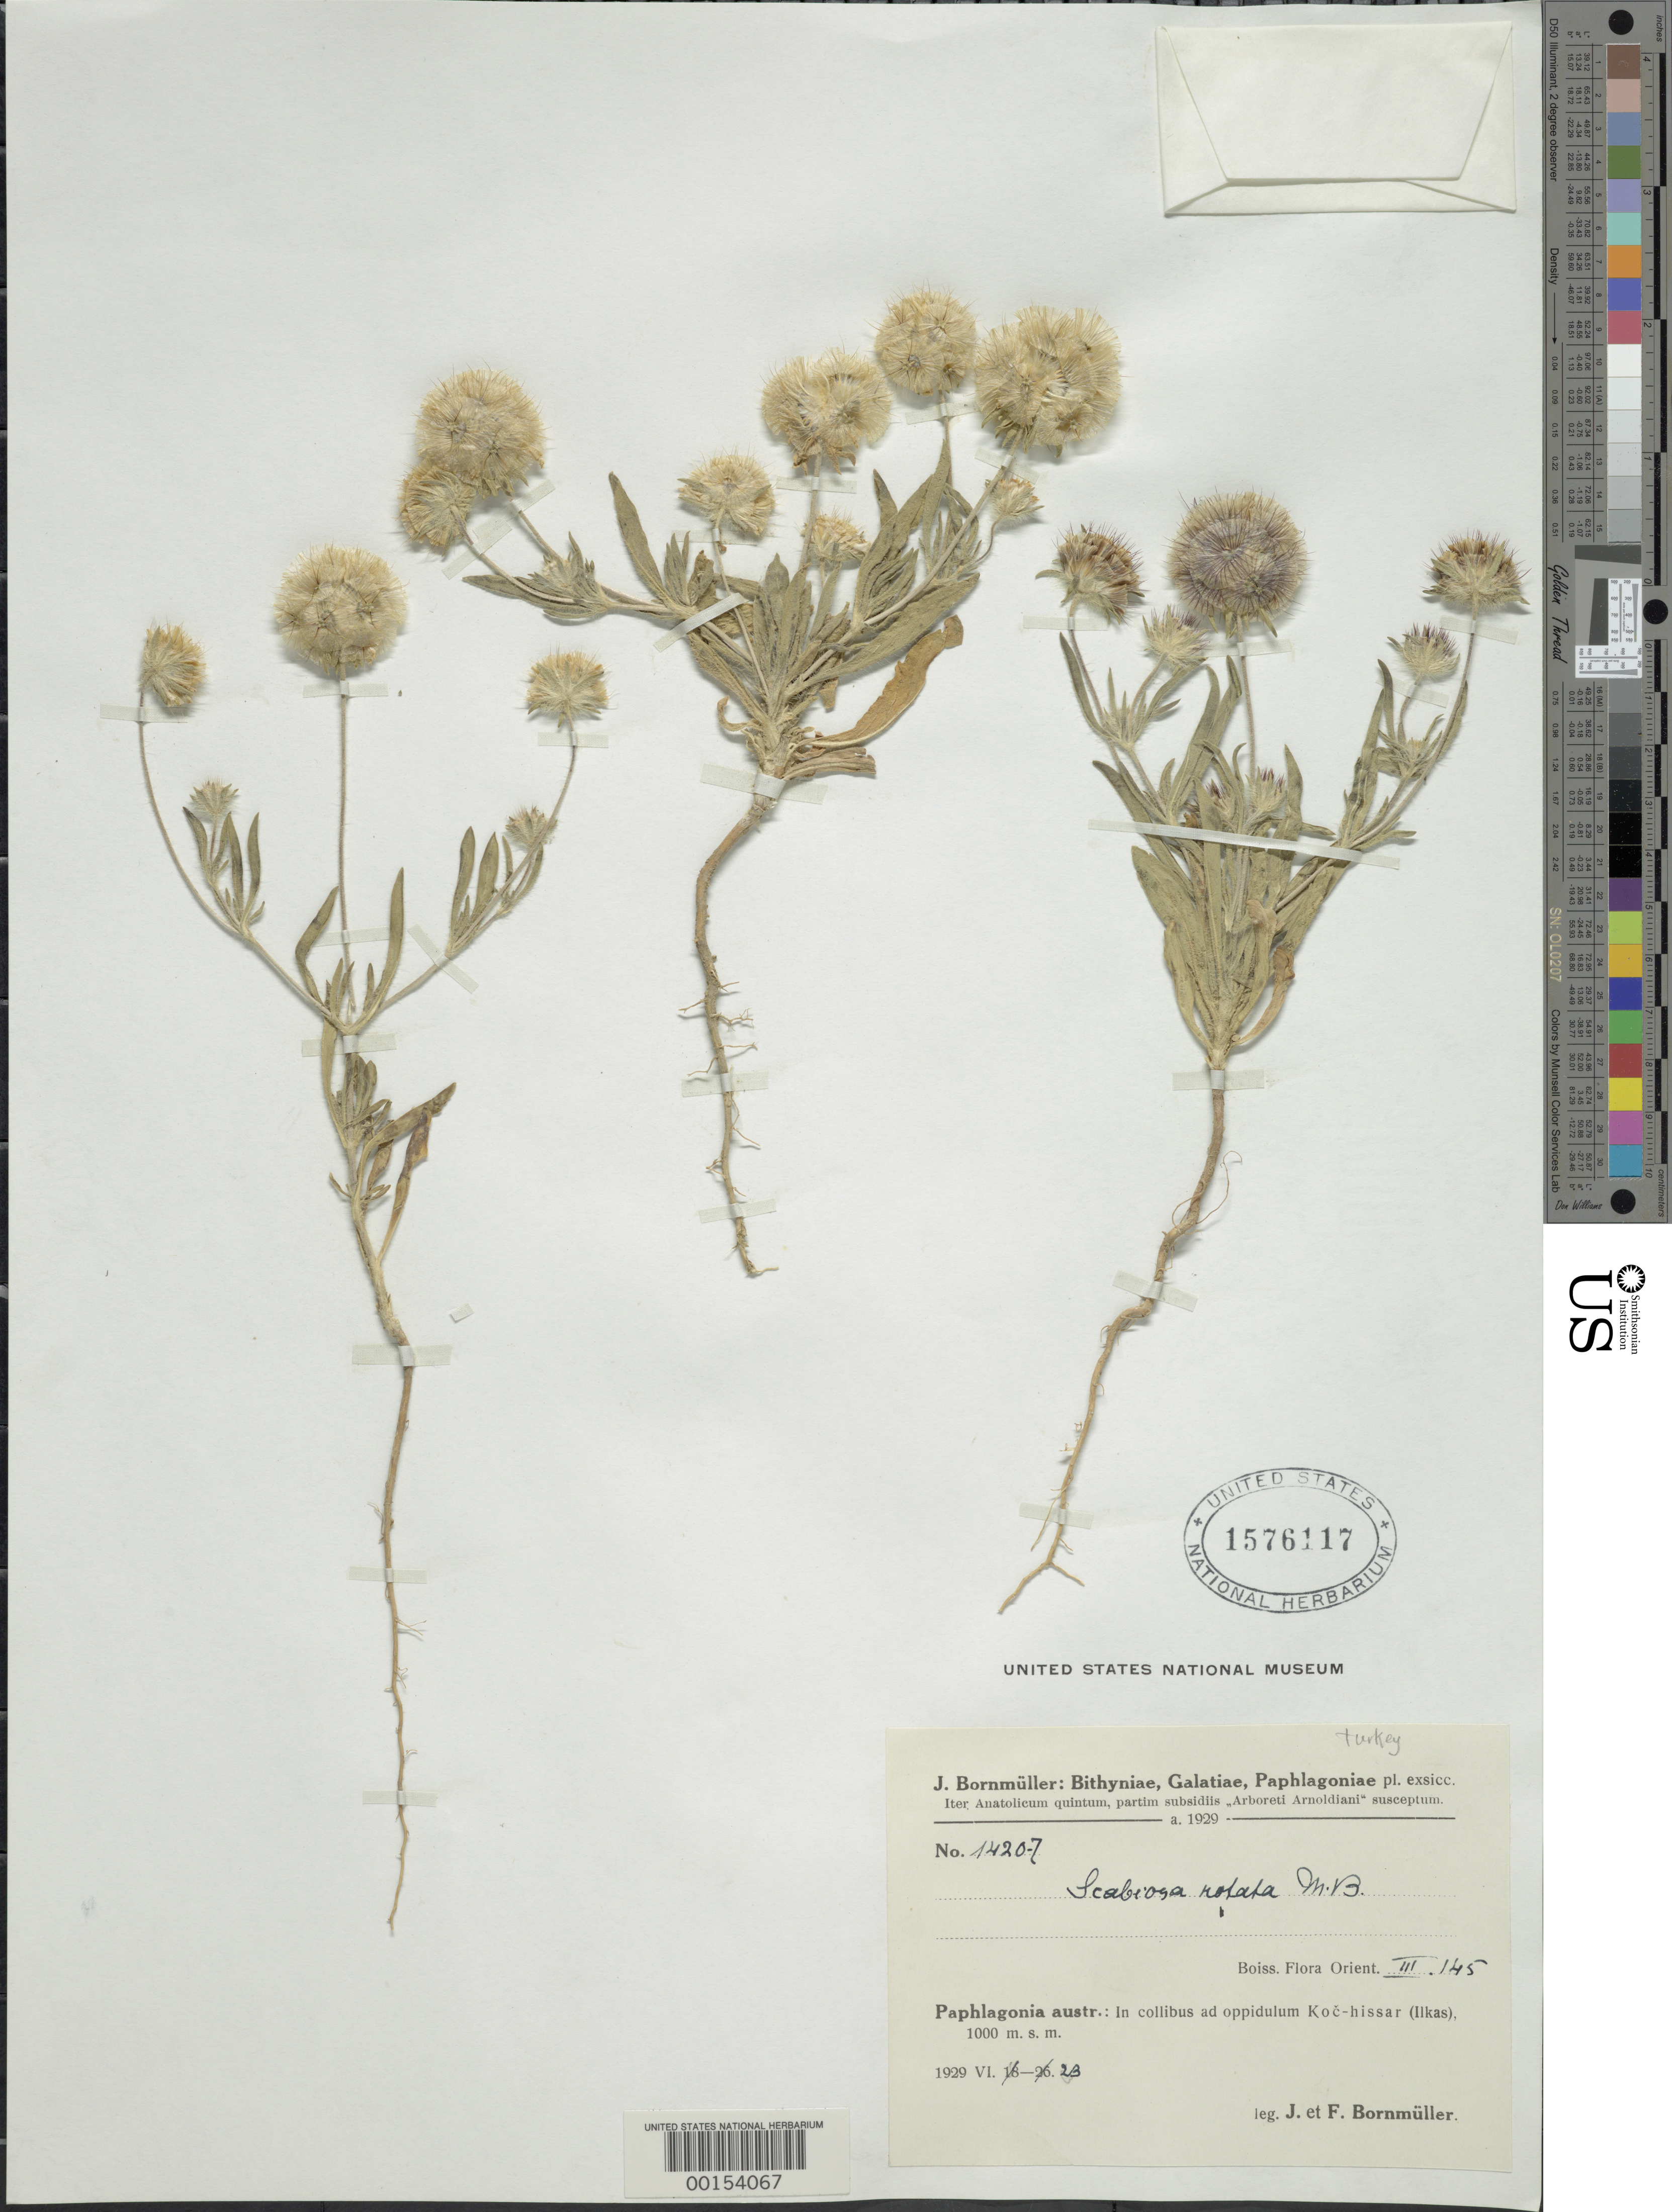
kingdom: Plantae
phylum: Tracheophyta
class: Magnoliopsida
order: Dipsacales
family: Caprifoliaceae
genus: Scabiosa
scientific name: Scabiosa rotata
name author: M. Bieb.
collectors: J. Bornmüller & F. Bornmüller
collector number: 14207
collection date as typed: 23 Jun 1929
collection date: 1929-06-23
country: Turkey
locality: Paphlagonia, Koc-hissar, Ilkas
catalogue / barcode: US 1576117